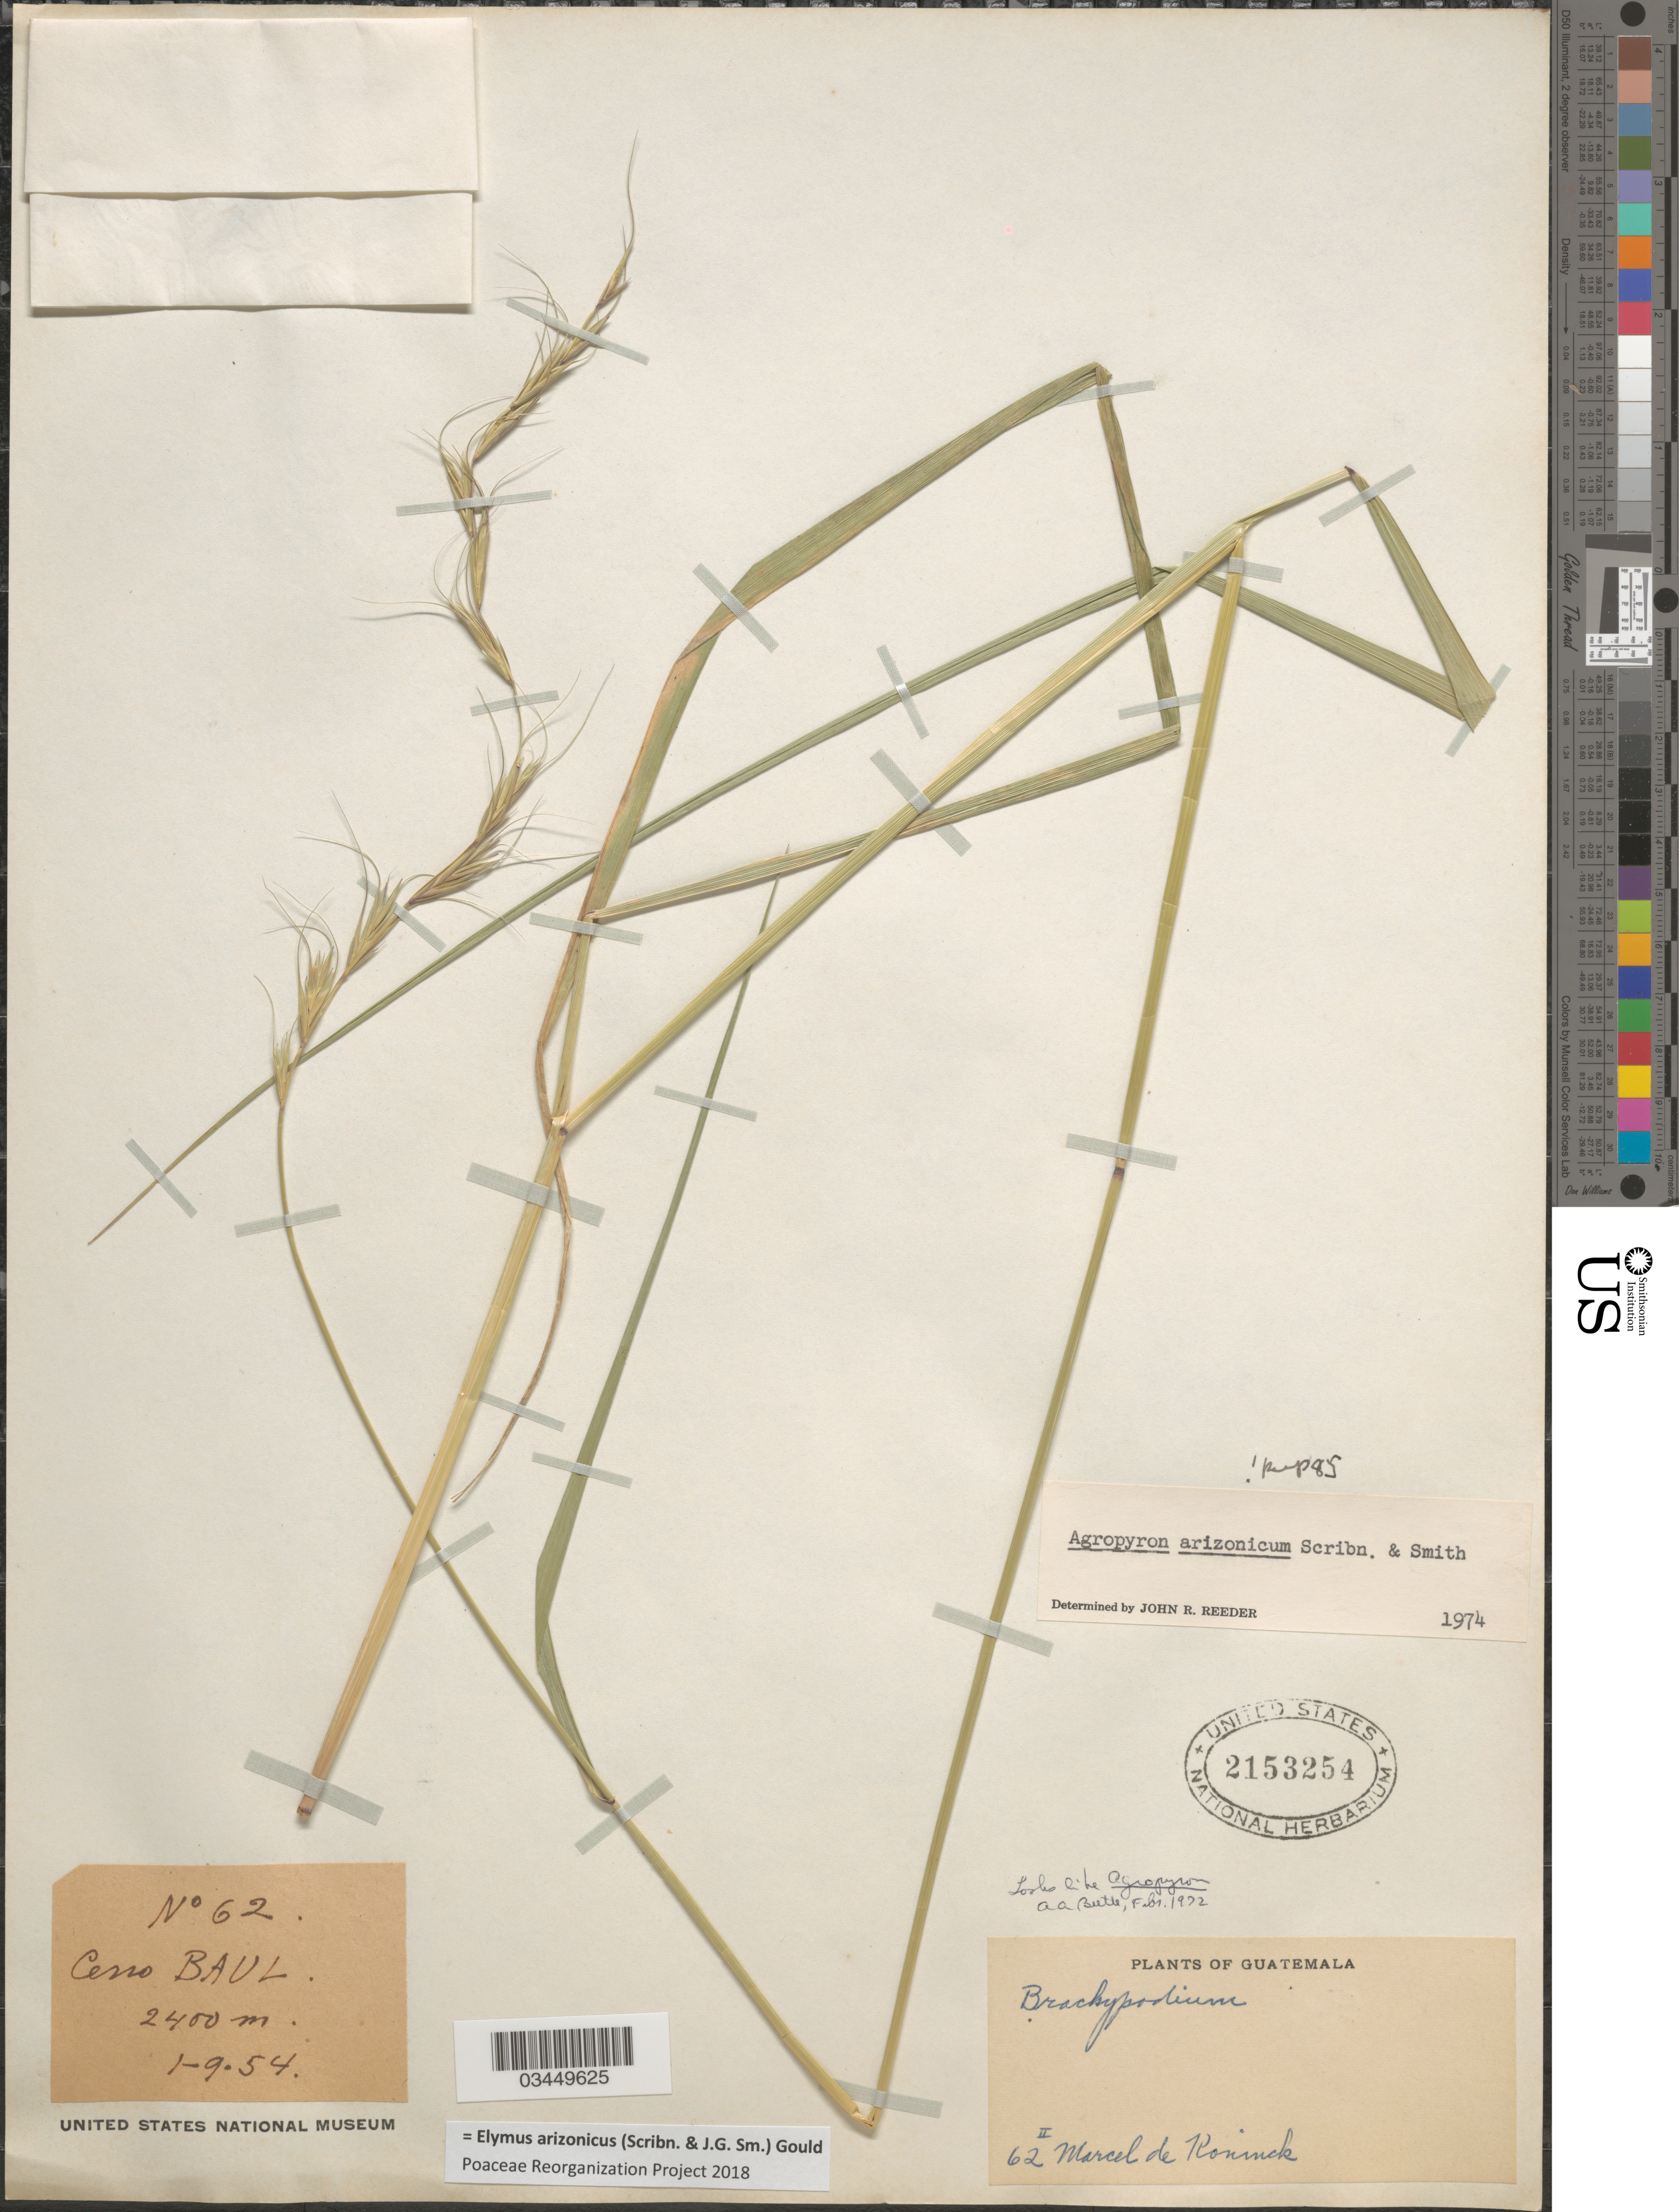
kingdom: Plantae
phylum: Tracheophyta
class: Liliopsida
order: Poales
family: Poaceae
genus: Elymus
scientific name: Elymus arizonicus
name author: (Scribn. & J.G. Sm.) Gould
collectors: M. de Konick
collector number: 62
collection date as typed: Transcribed d/m/y: 1/9/54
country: Guatemala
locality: Cerro Baul.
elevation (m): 2400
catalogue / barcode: US 2153254